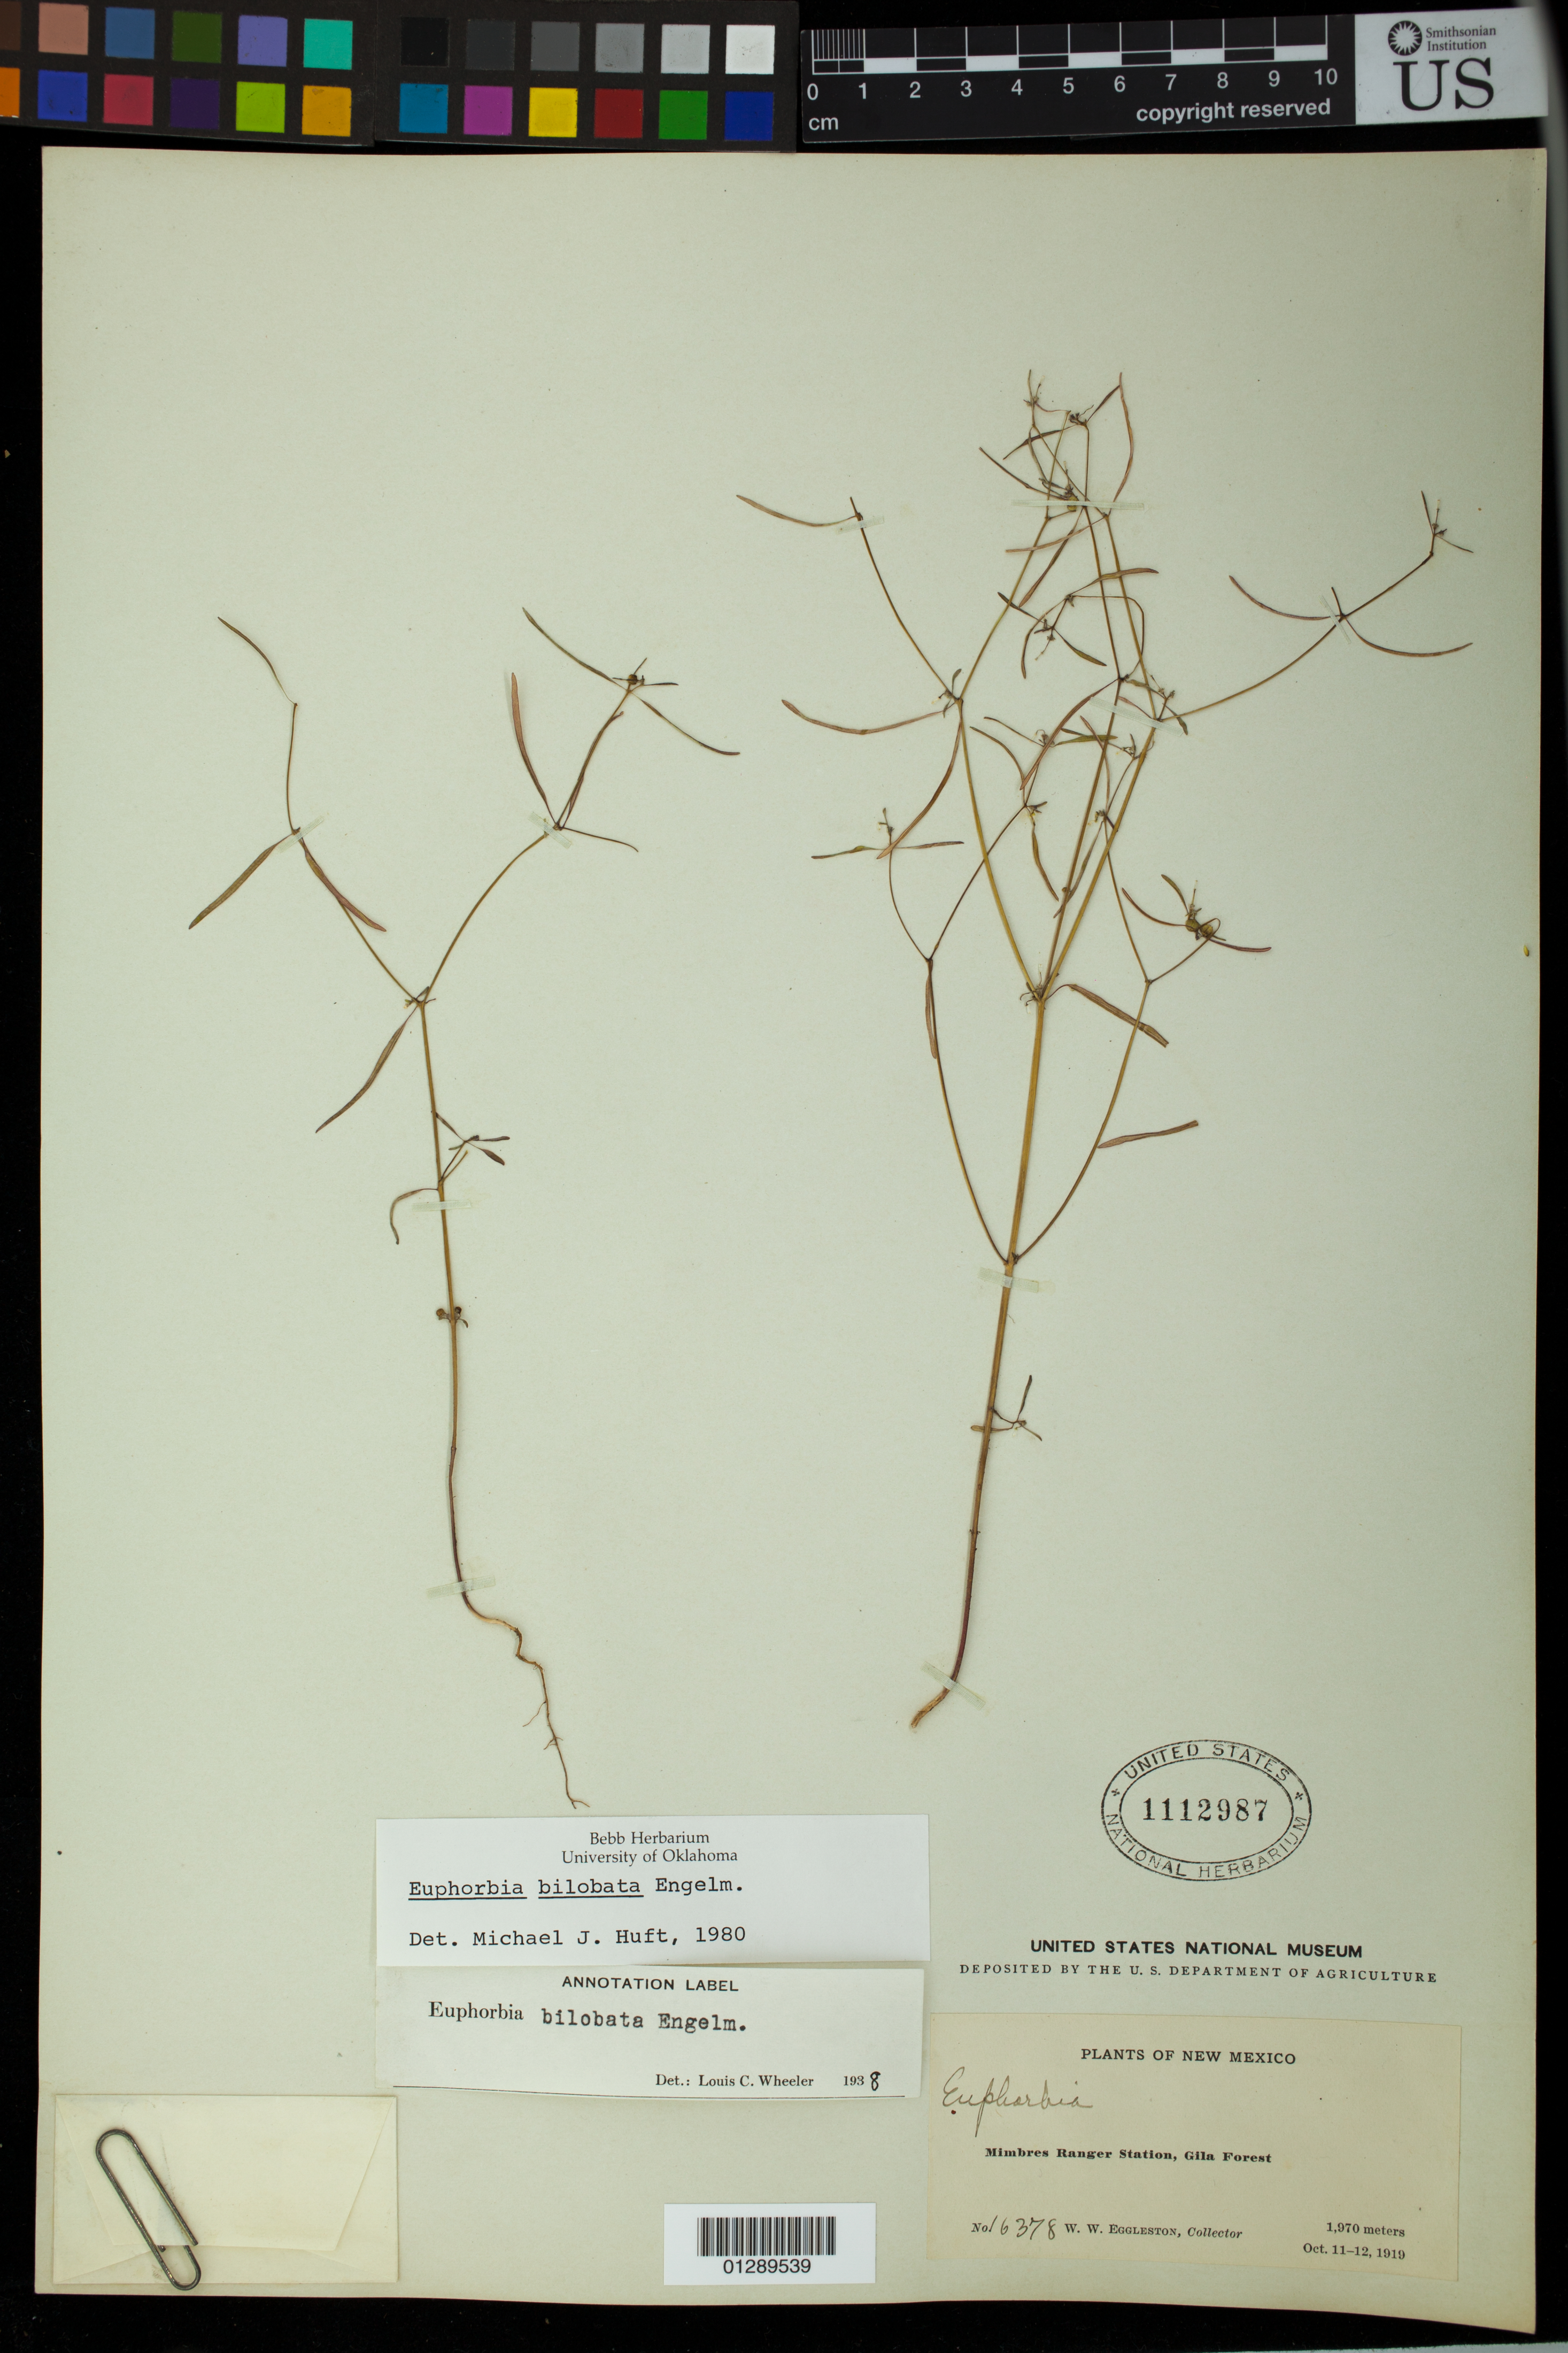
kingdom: Plantae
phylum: Tracheophyta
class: Magnoliopsida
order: Malpighiales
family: Euphorbiaceae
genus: Euphorbia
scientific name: Euphorbia bilobata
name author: Engelm. in Emory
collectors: W. W. Eggleston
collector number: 16378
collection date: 1919-10-11/1919-10-12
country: United States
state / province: New Mexico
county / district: Catron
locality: Mimbres Ranger Station, Gila Forest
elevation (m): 1970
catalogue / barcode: US 1112987